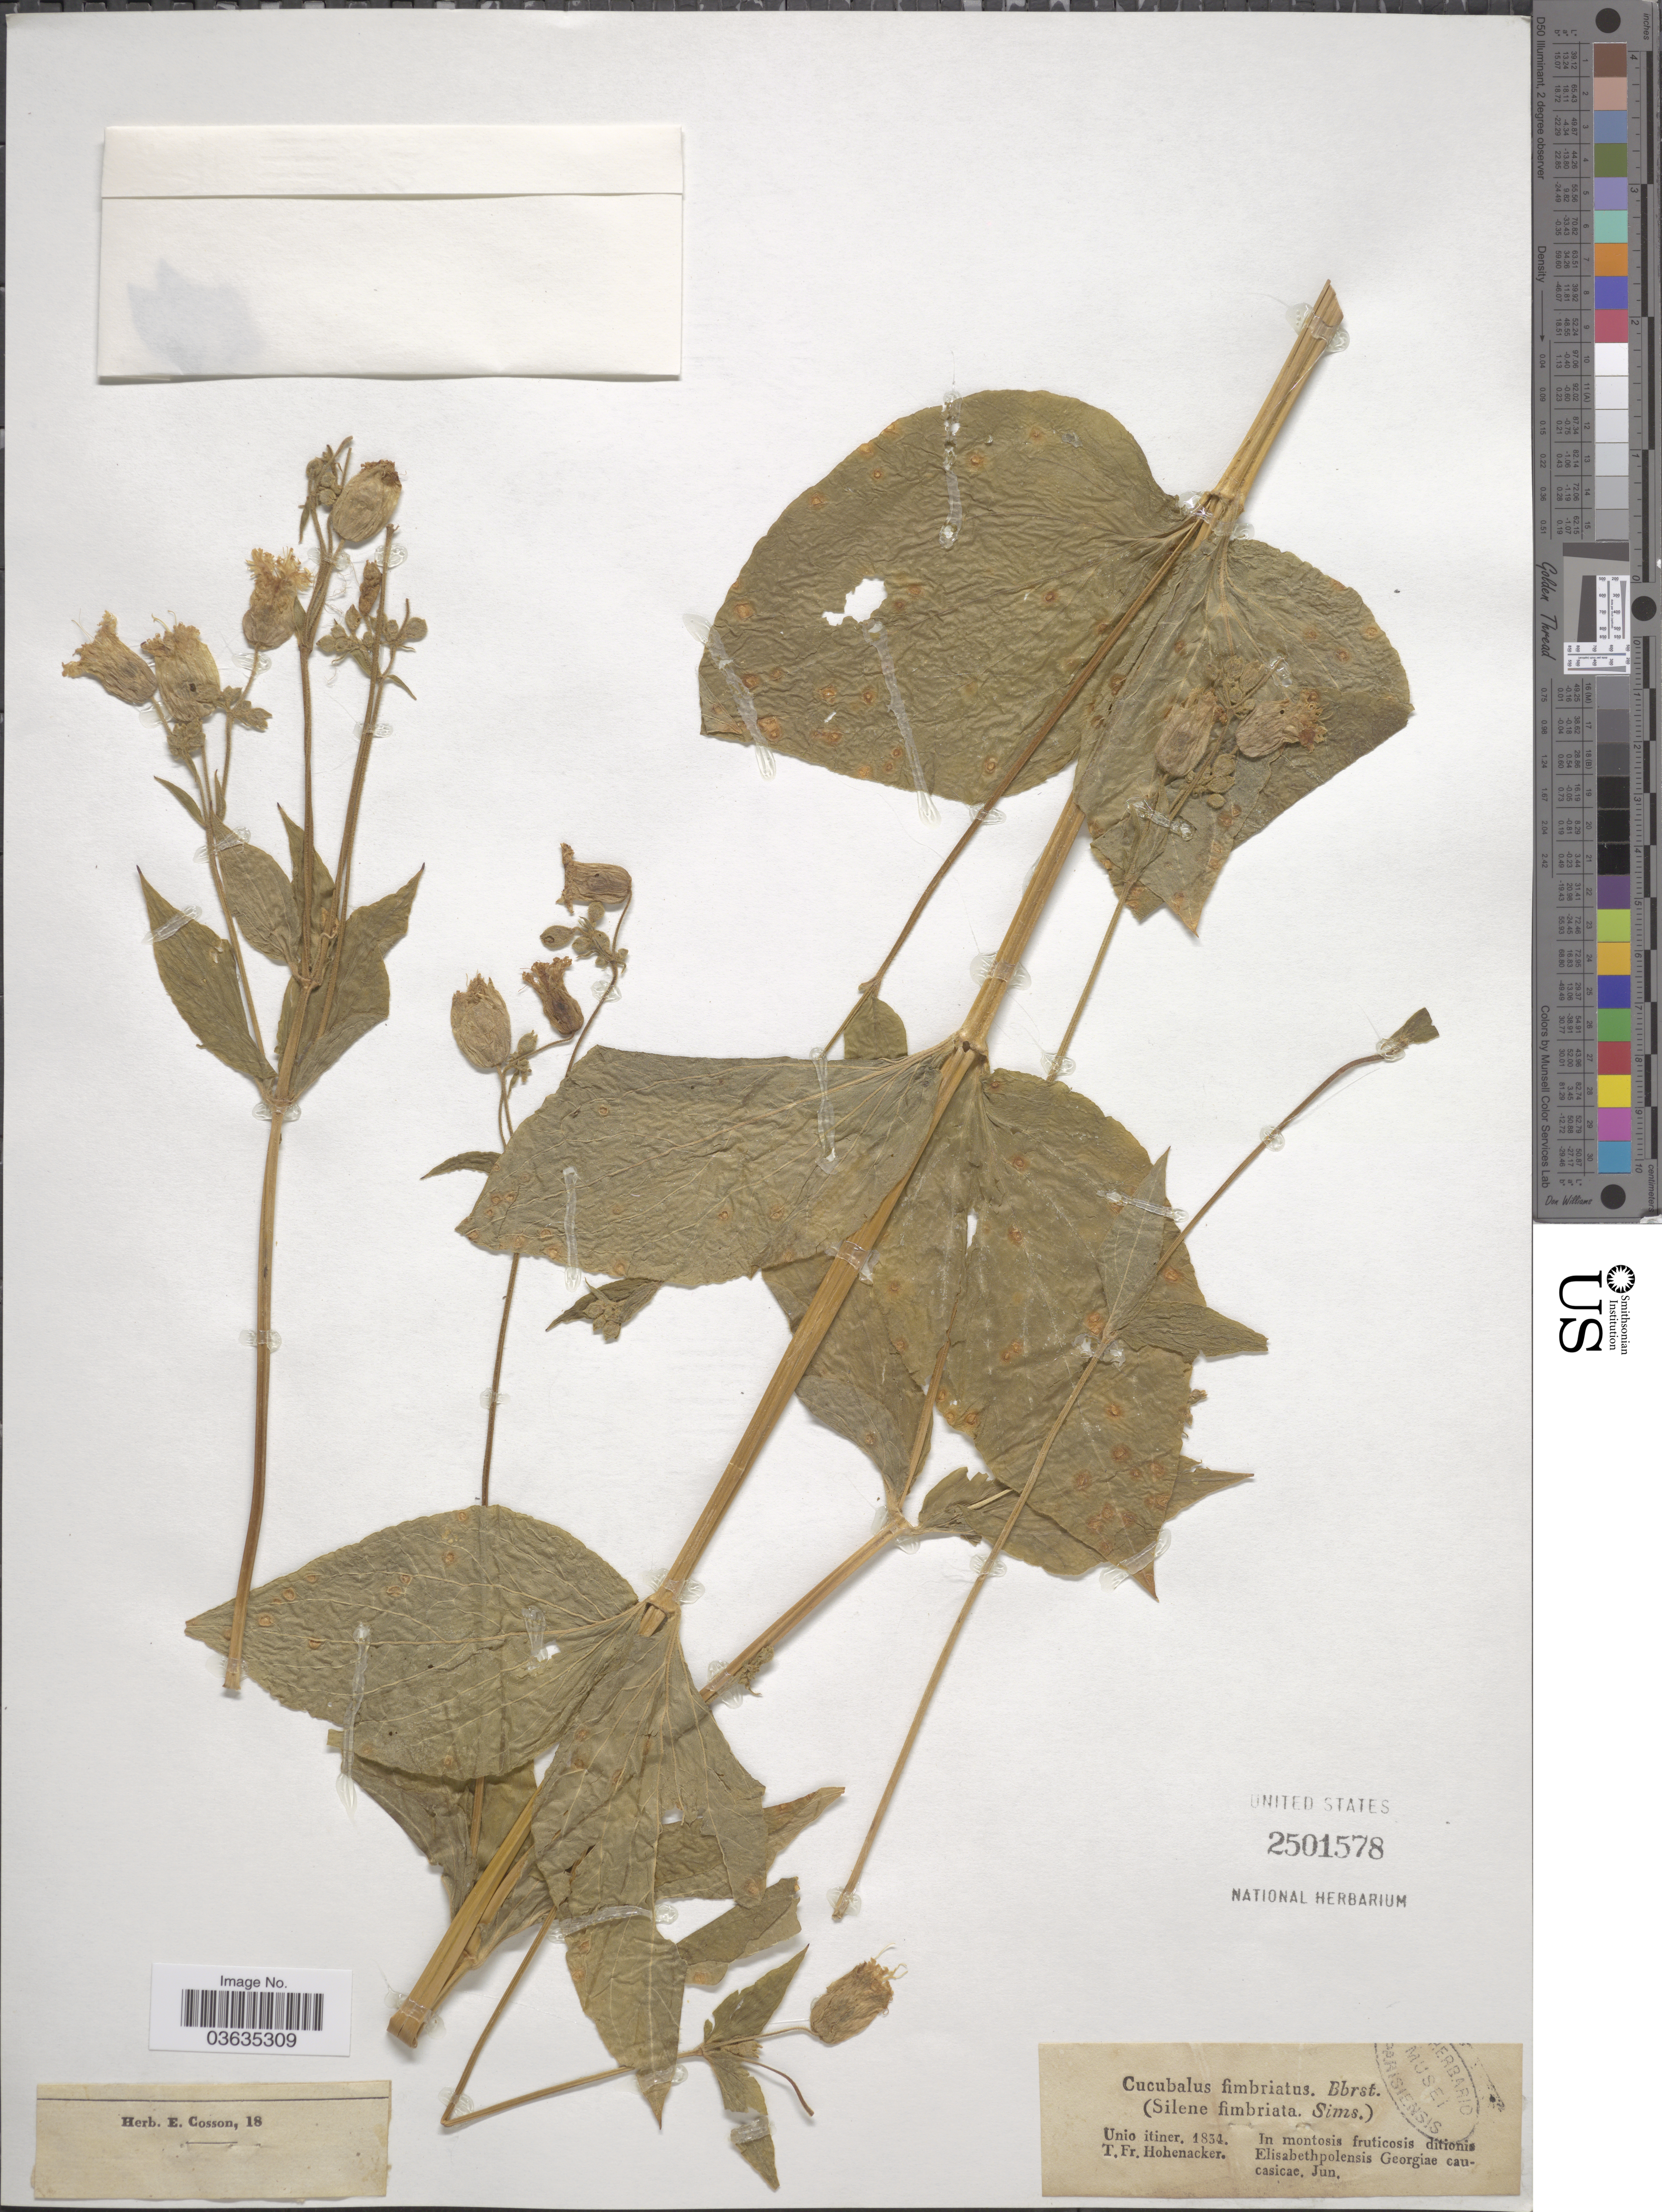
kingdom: Plantae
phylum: Tracheophyta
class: Magnoliopsida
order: Caryophyllales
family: Caryophyllaceae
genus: Silene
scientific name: Silene macrophylla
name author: Lag.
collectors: T. Hohenacker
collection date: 1834-06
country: Georgia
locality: In montosis fruticosis ditioni Elisabethpolensis Georgia caucasicae.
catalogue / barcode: US 2501578